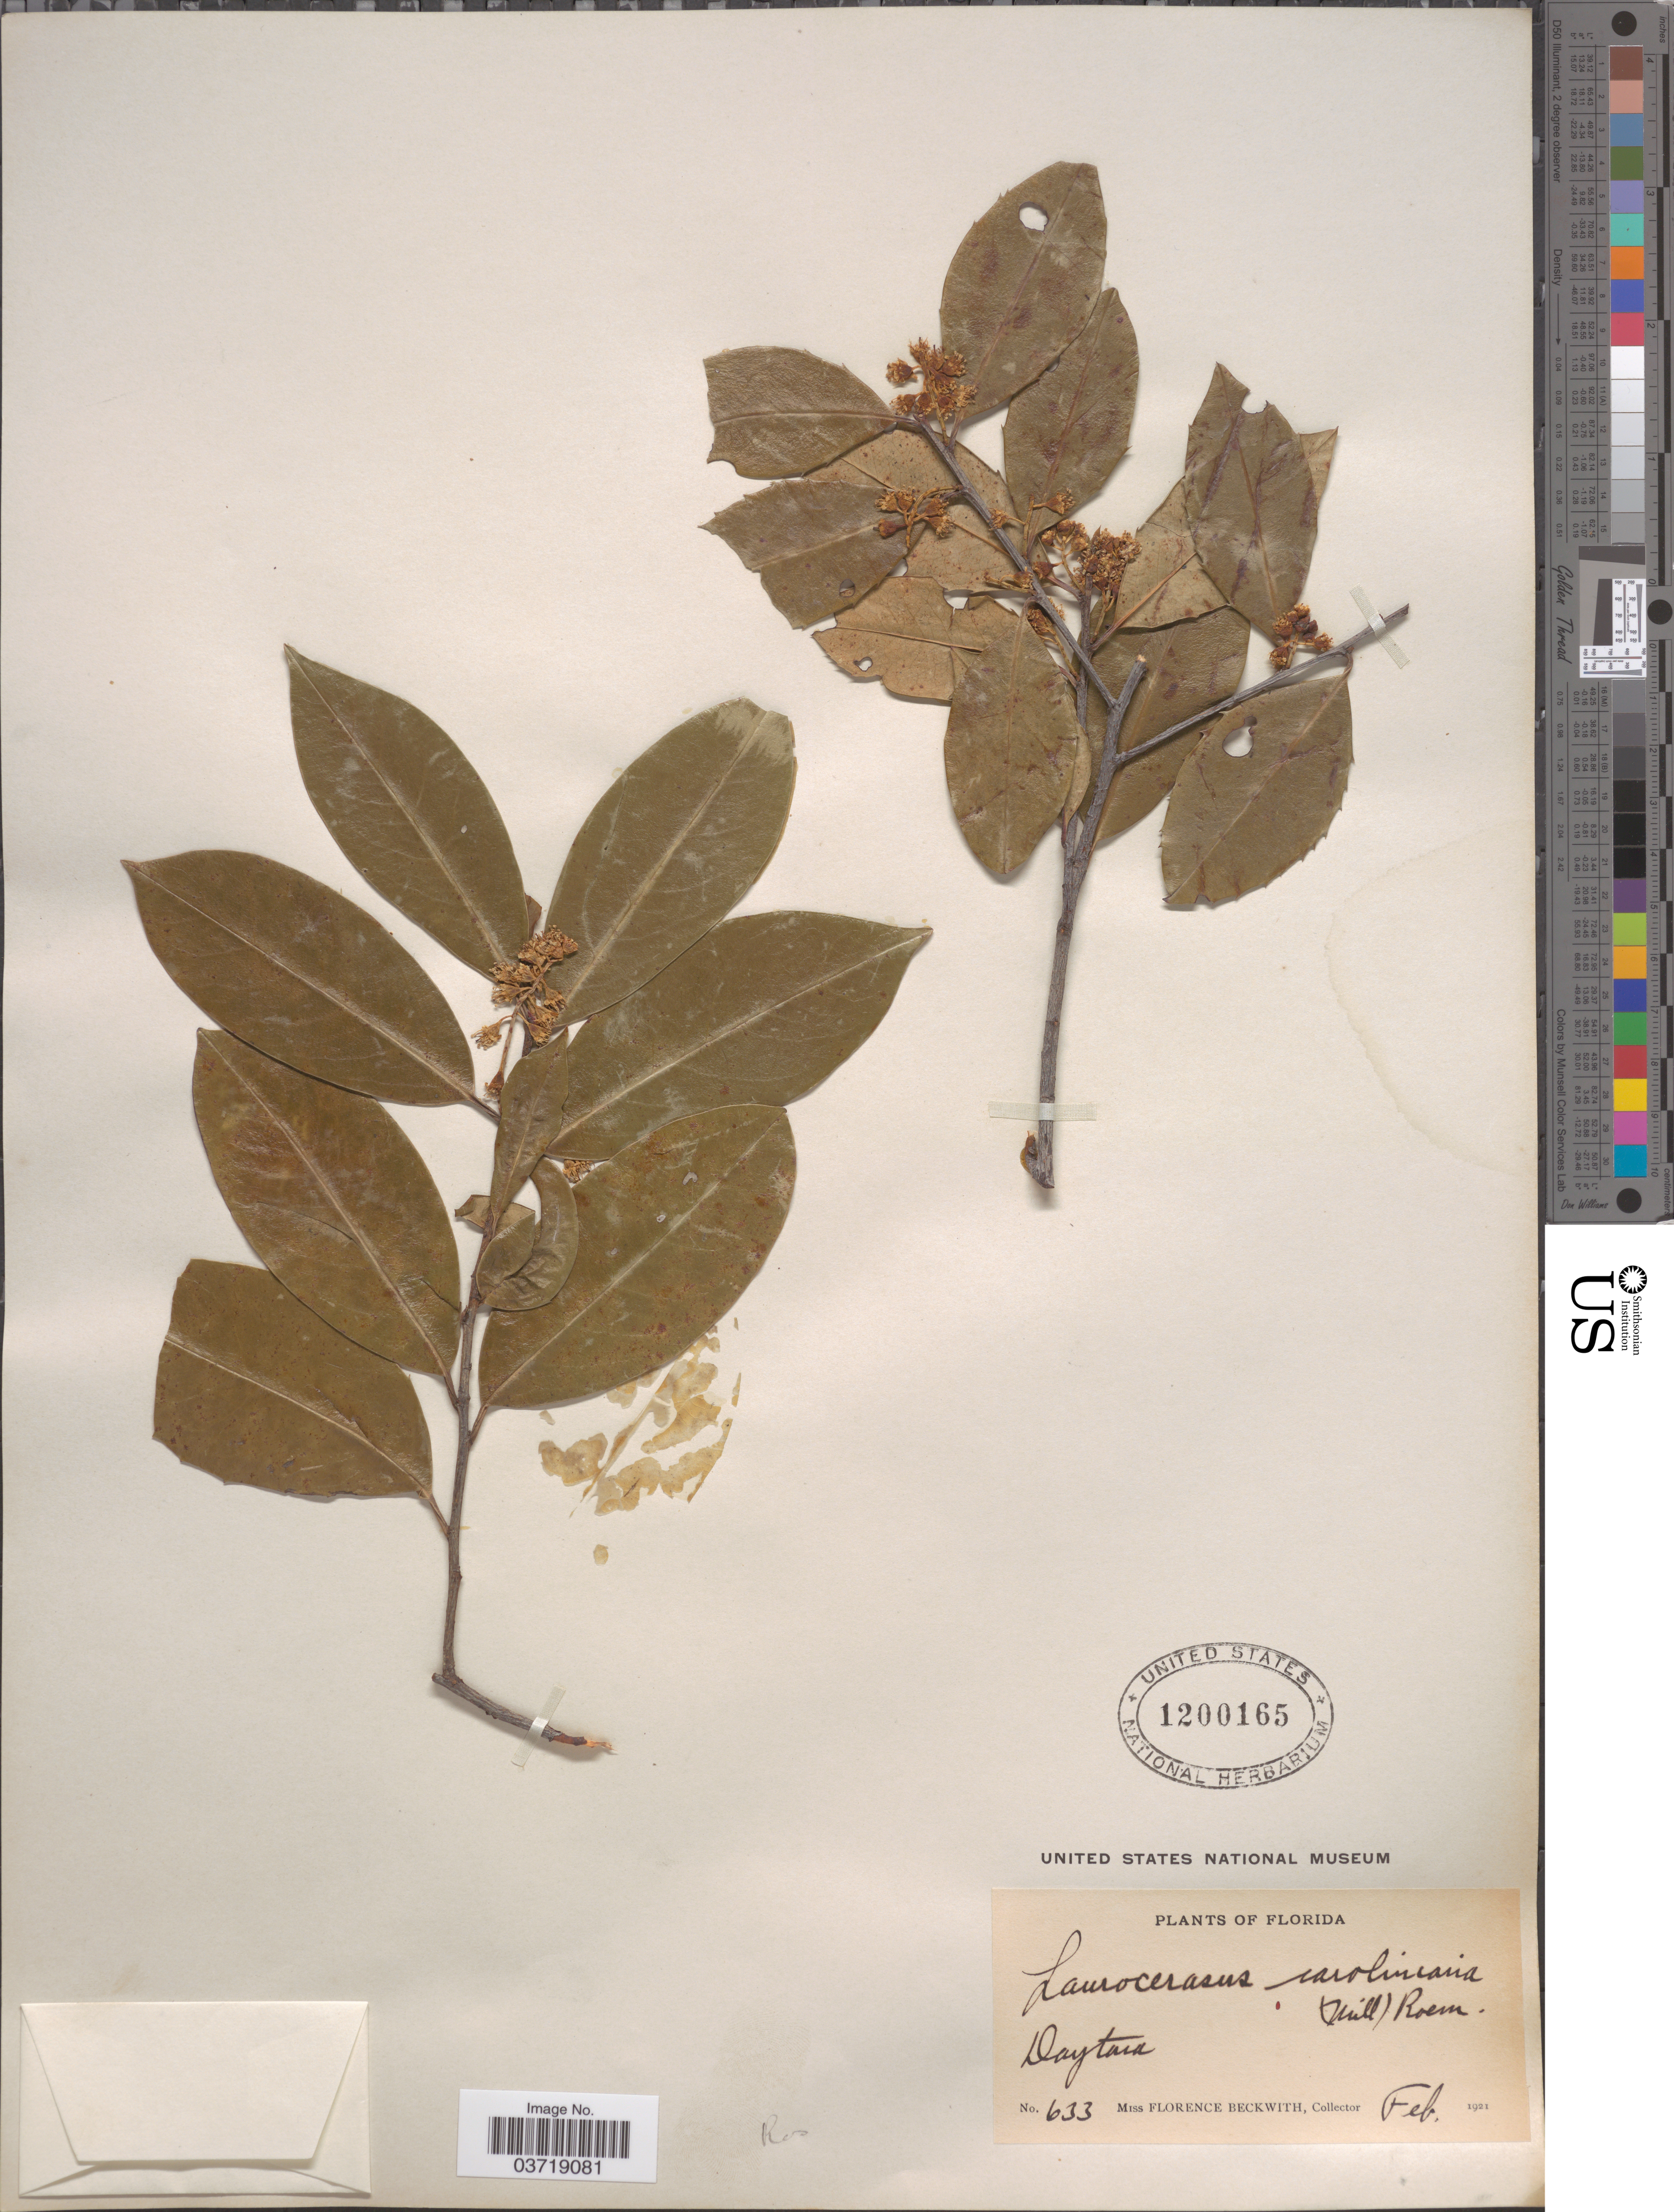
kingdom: Plantae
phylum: Tracheophyta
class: Magnoliopsida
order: Rosales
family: Rosaceae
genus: Prunus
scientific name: Prunus caroliniana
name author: (Mill.) Aiton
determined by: Strong, Mark T., (BOT), Smithsonian Institution - National Museum of Natural History (UNITED STATES)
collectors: F. Beckwith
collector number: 633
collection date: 1921-02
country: United States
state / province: Florida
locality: Daytona.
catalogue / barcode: US 1200165